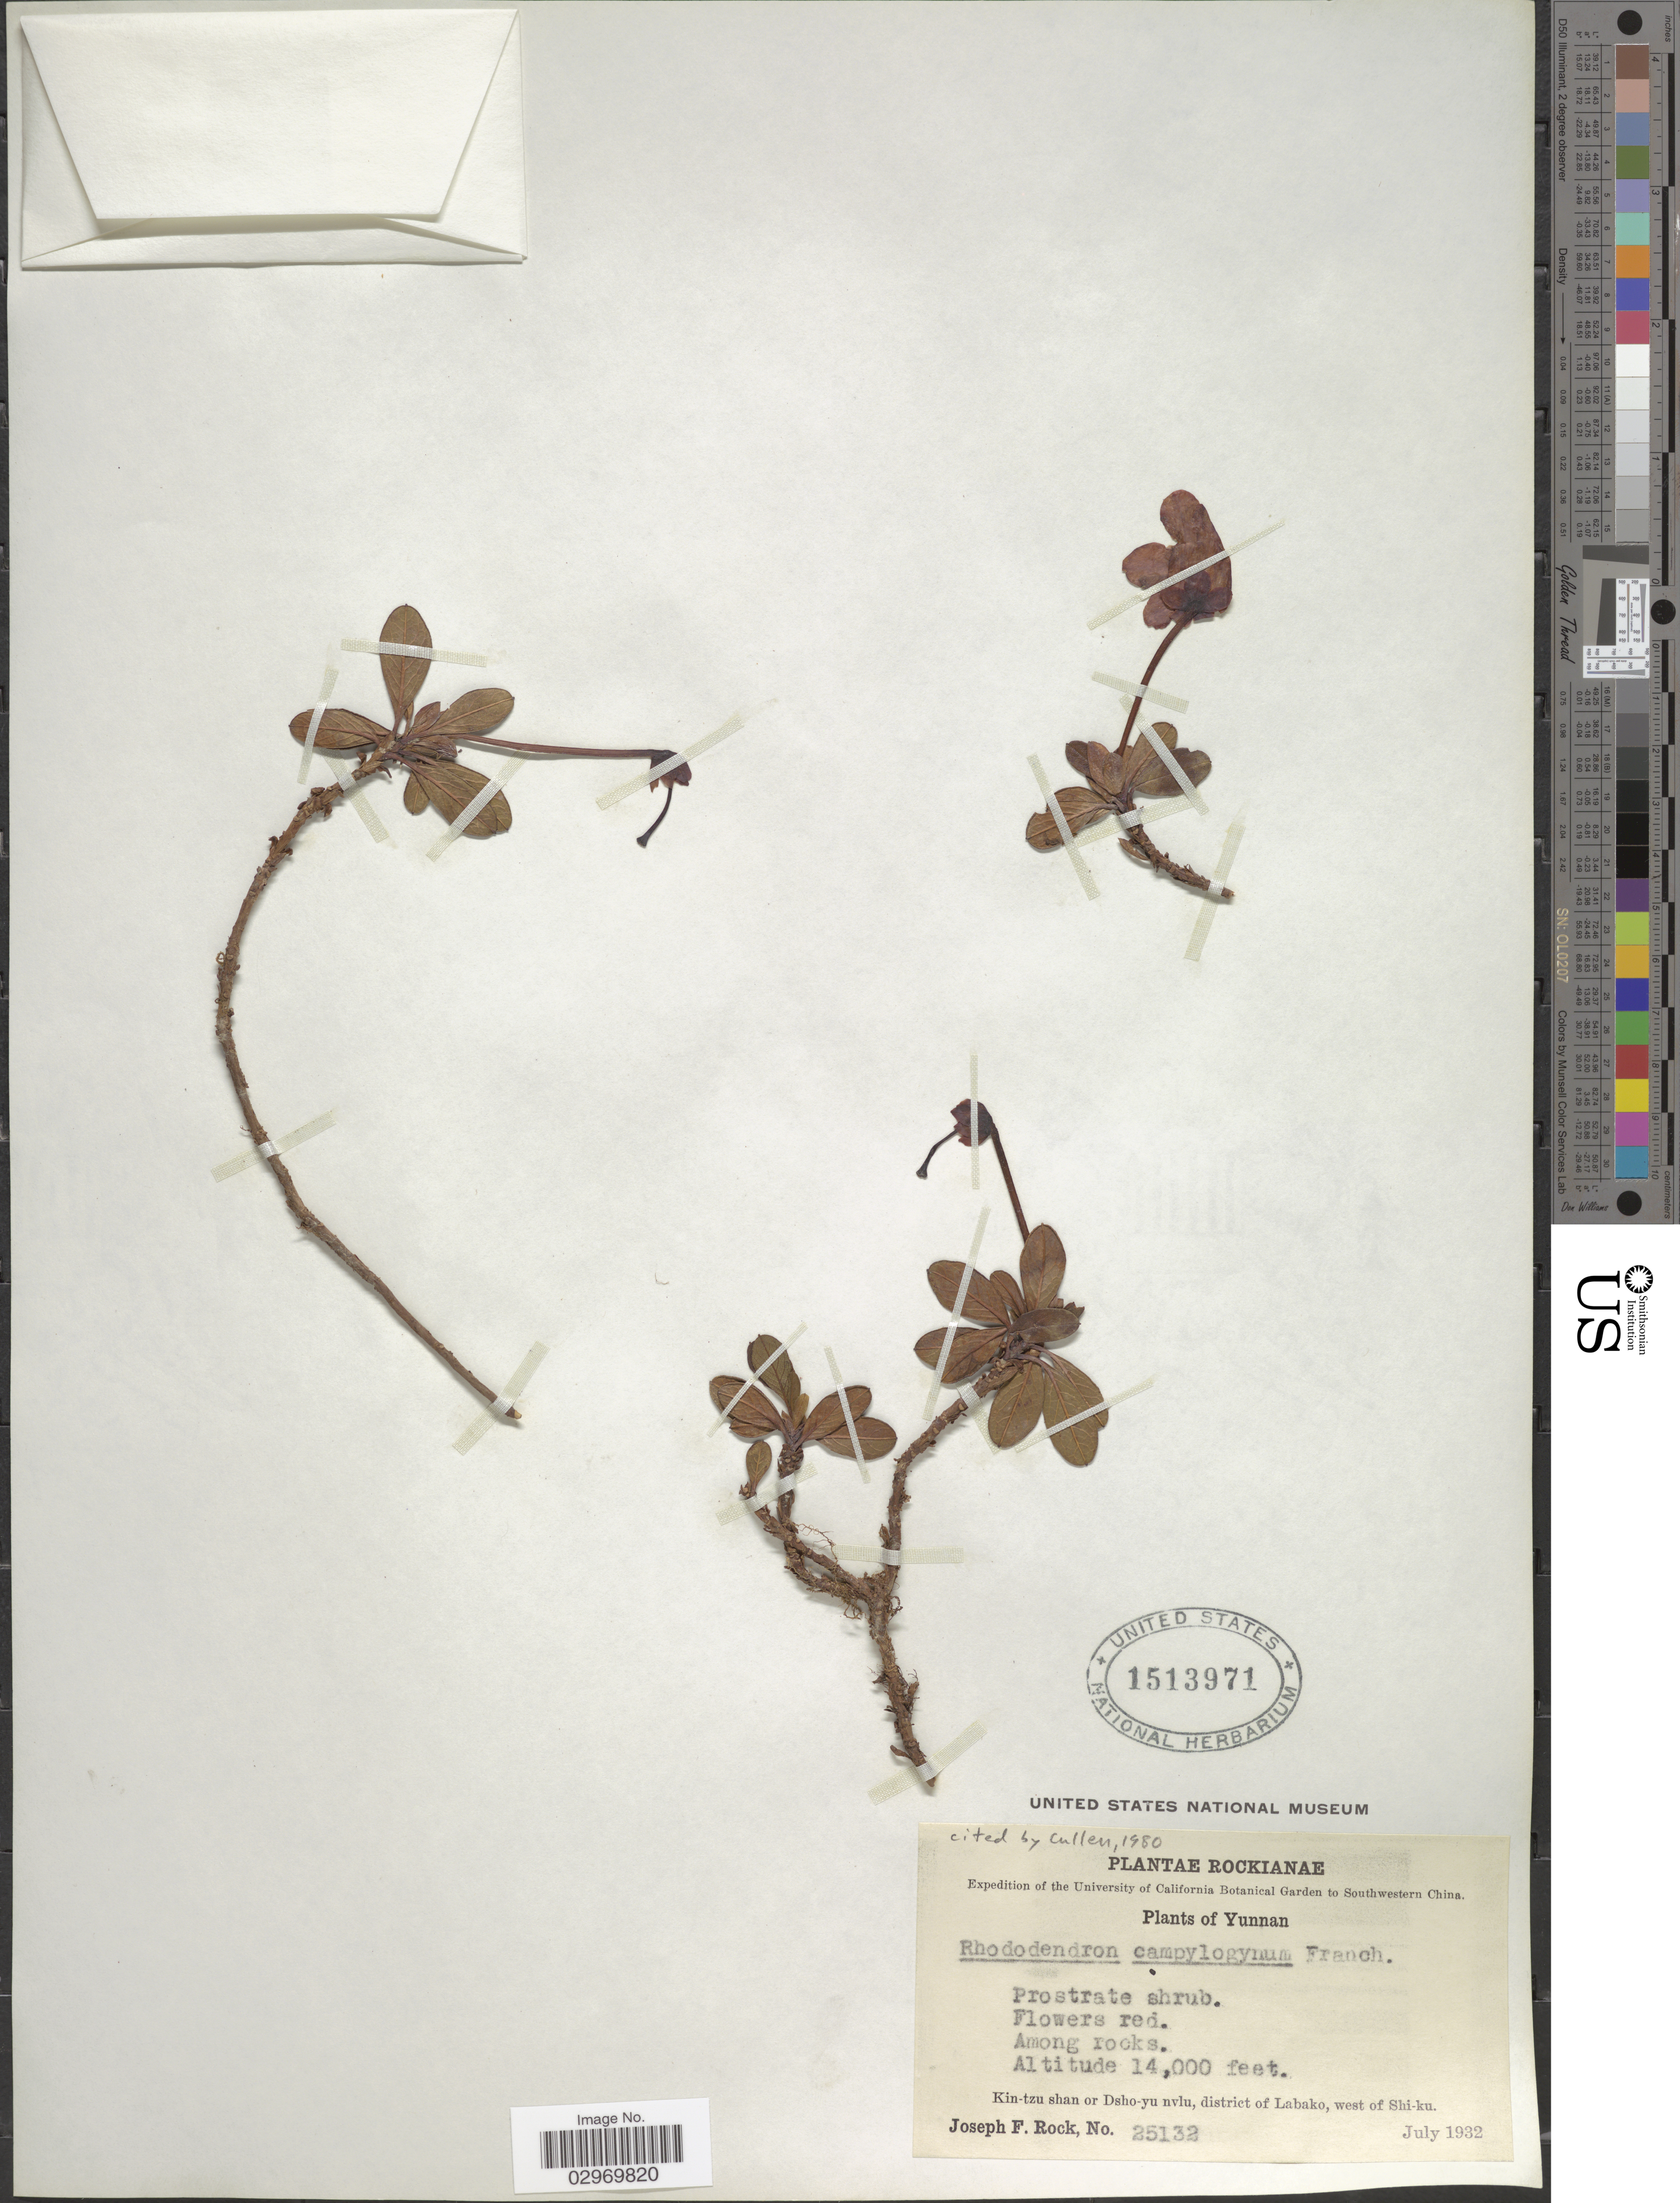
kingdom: Plantae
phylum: Tracheophyta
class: Magnoliopsida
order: Ericales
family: Ericaceae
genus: Rhododendron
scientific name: Rhododendron campylogynum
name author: Franch.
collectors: J. F. Rock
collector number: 25132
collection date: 1932-07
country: China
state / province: Yunnan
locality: Southwestern China. Among rocks. Kin-tzu shan or Dsho-yu nvlu, district of Labako, west of Shi-ku.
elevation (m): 4267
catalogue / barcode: US 1513971